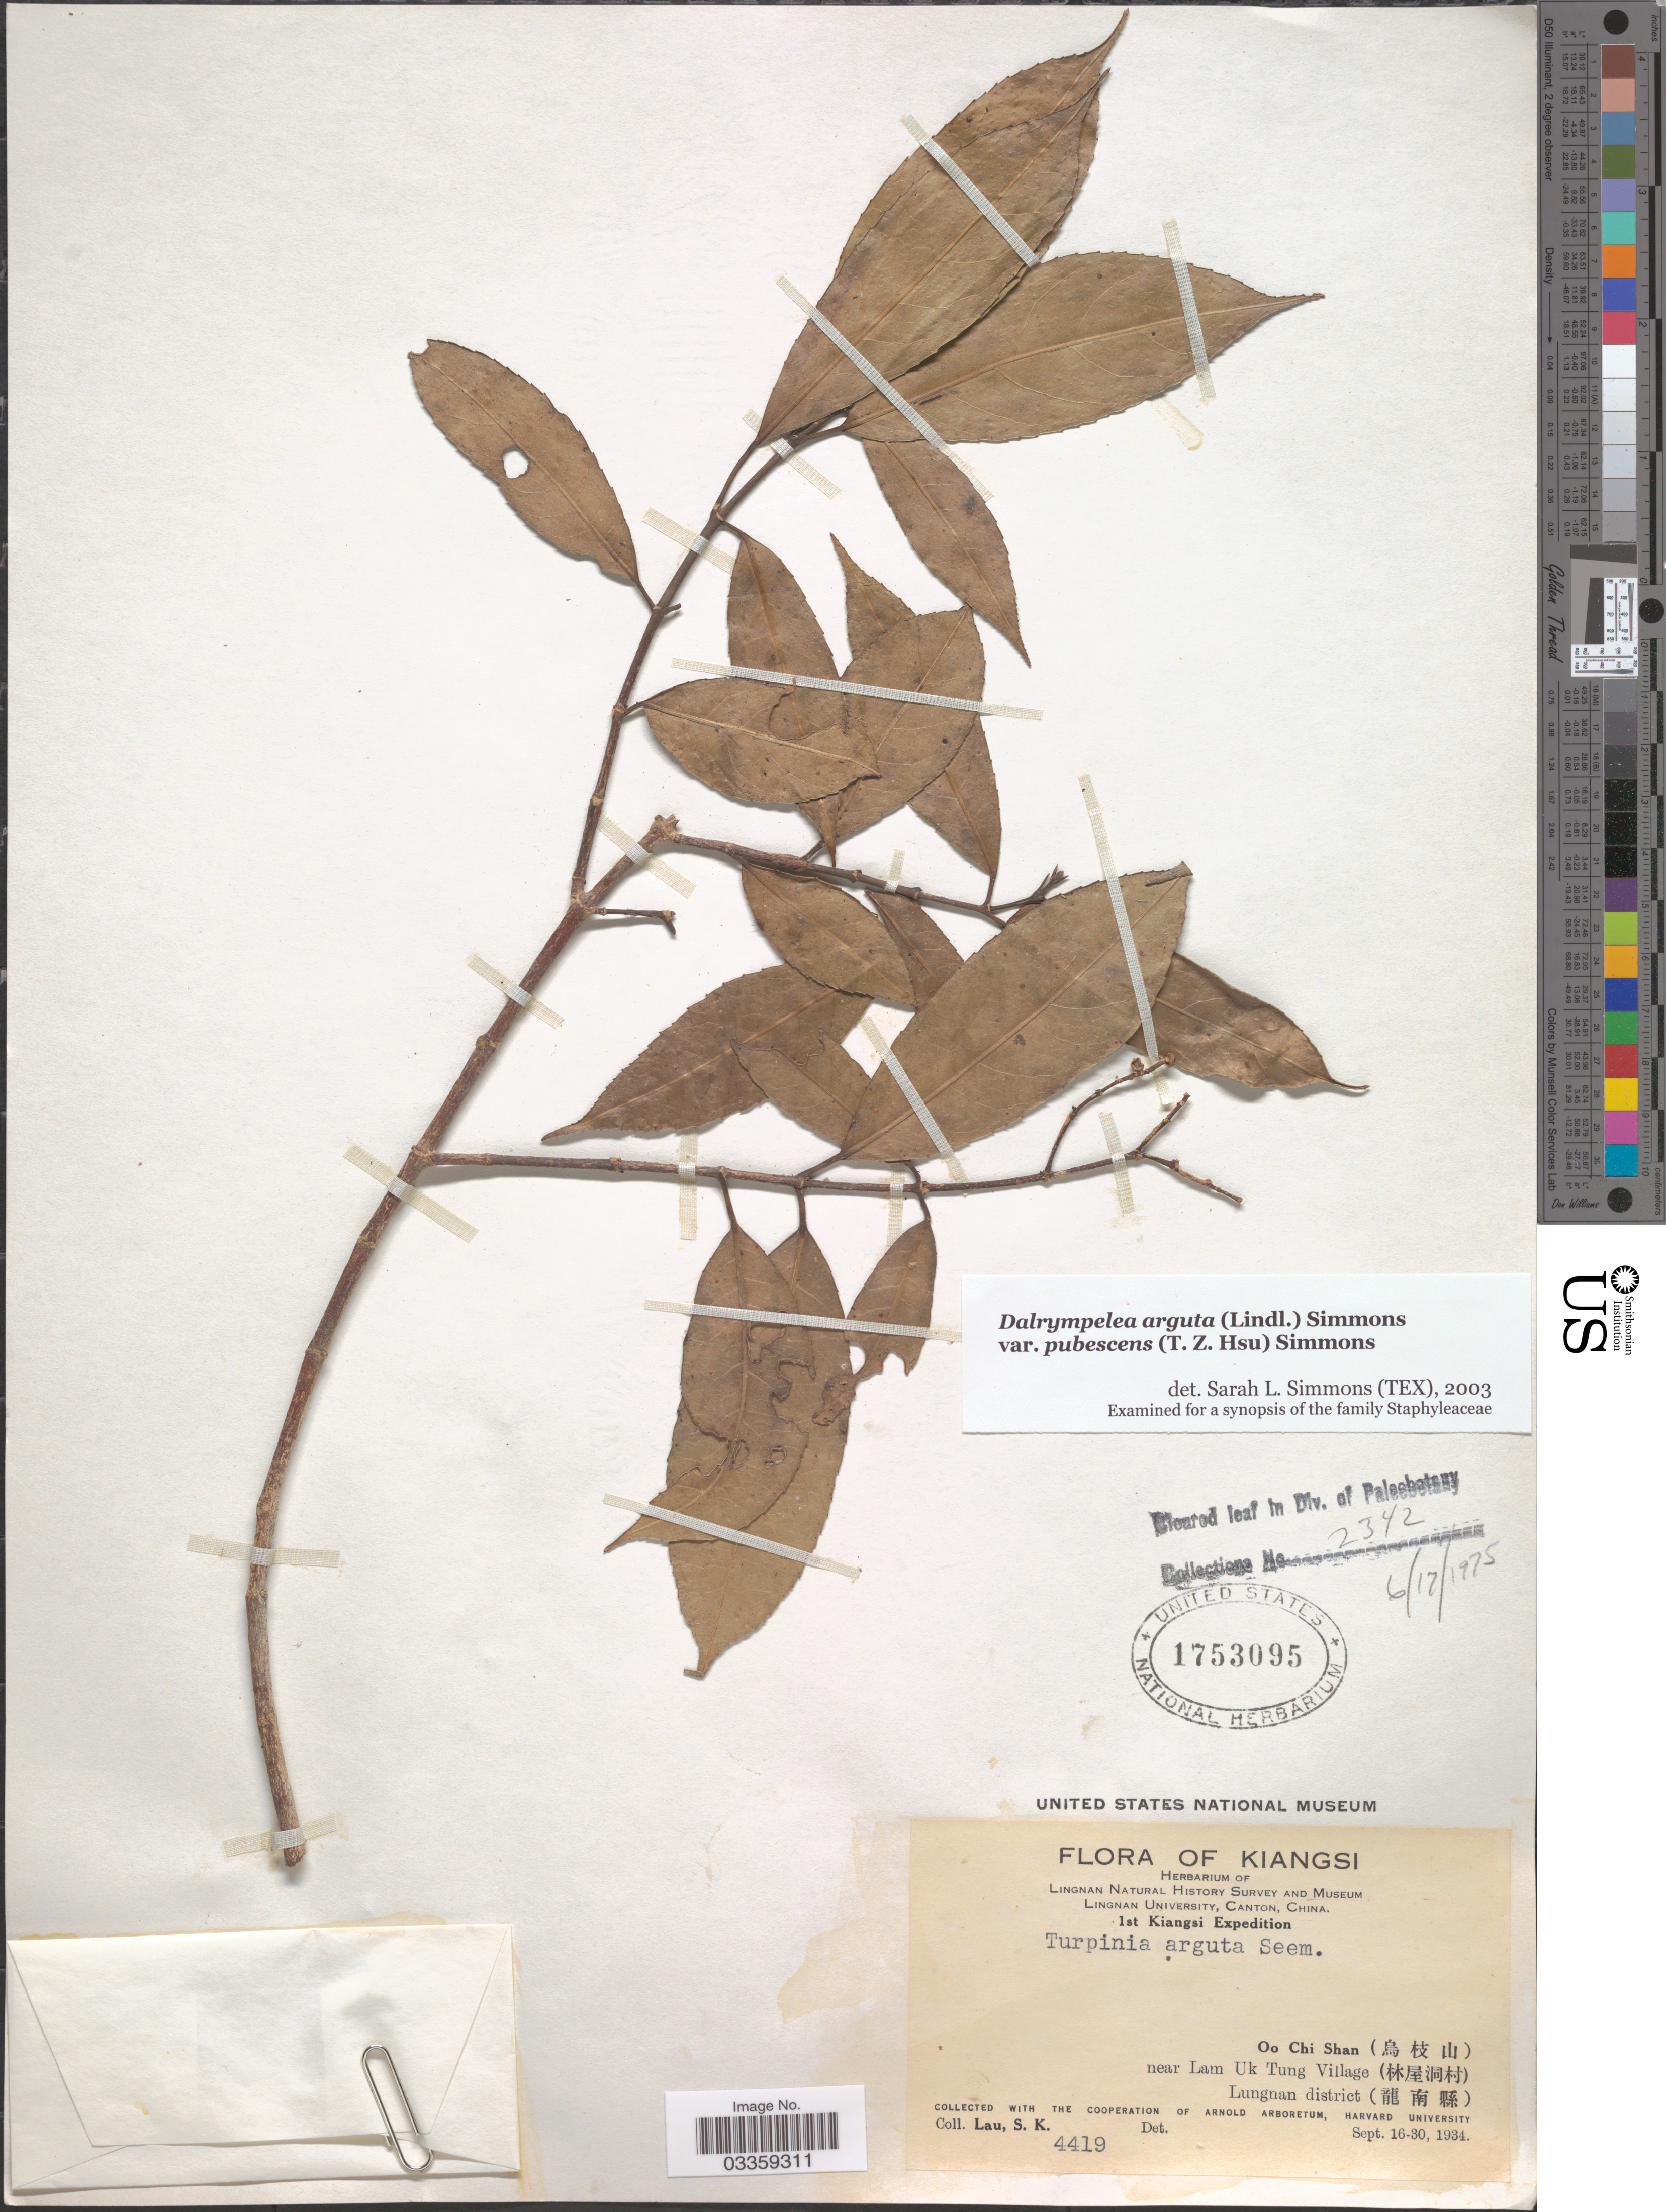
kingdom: Plantae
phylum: Tracheophyta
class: Magnoliopsida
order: Crossosomatales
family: Staphyleaceae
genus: Turpinia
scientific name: Turpinia arguta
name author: (Lindl.) Seem.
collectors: S. K. Lau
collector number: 4419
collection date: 1934-09-16/1934-09-30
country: China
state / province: Jiangxi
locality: Kiangsi, Oo Chi Shan (X) near Lam Uk Tung Village (X), Lungnan district (X).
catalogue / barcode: US 1753095